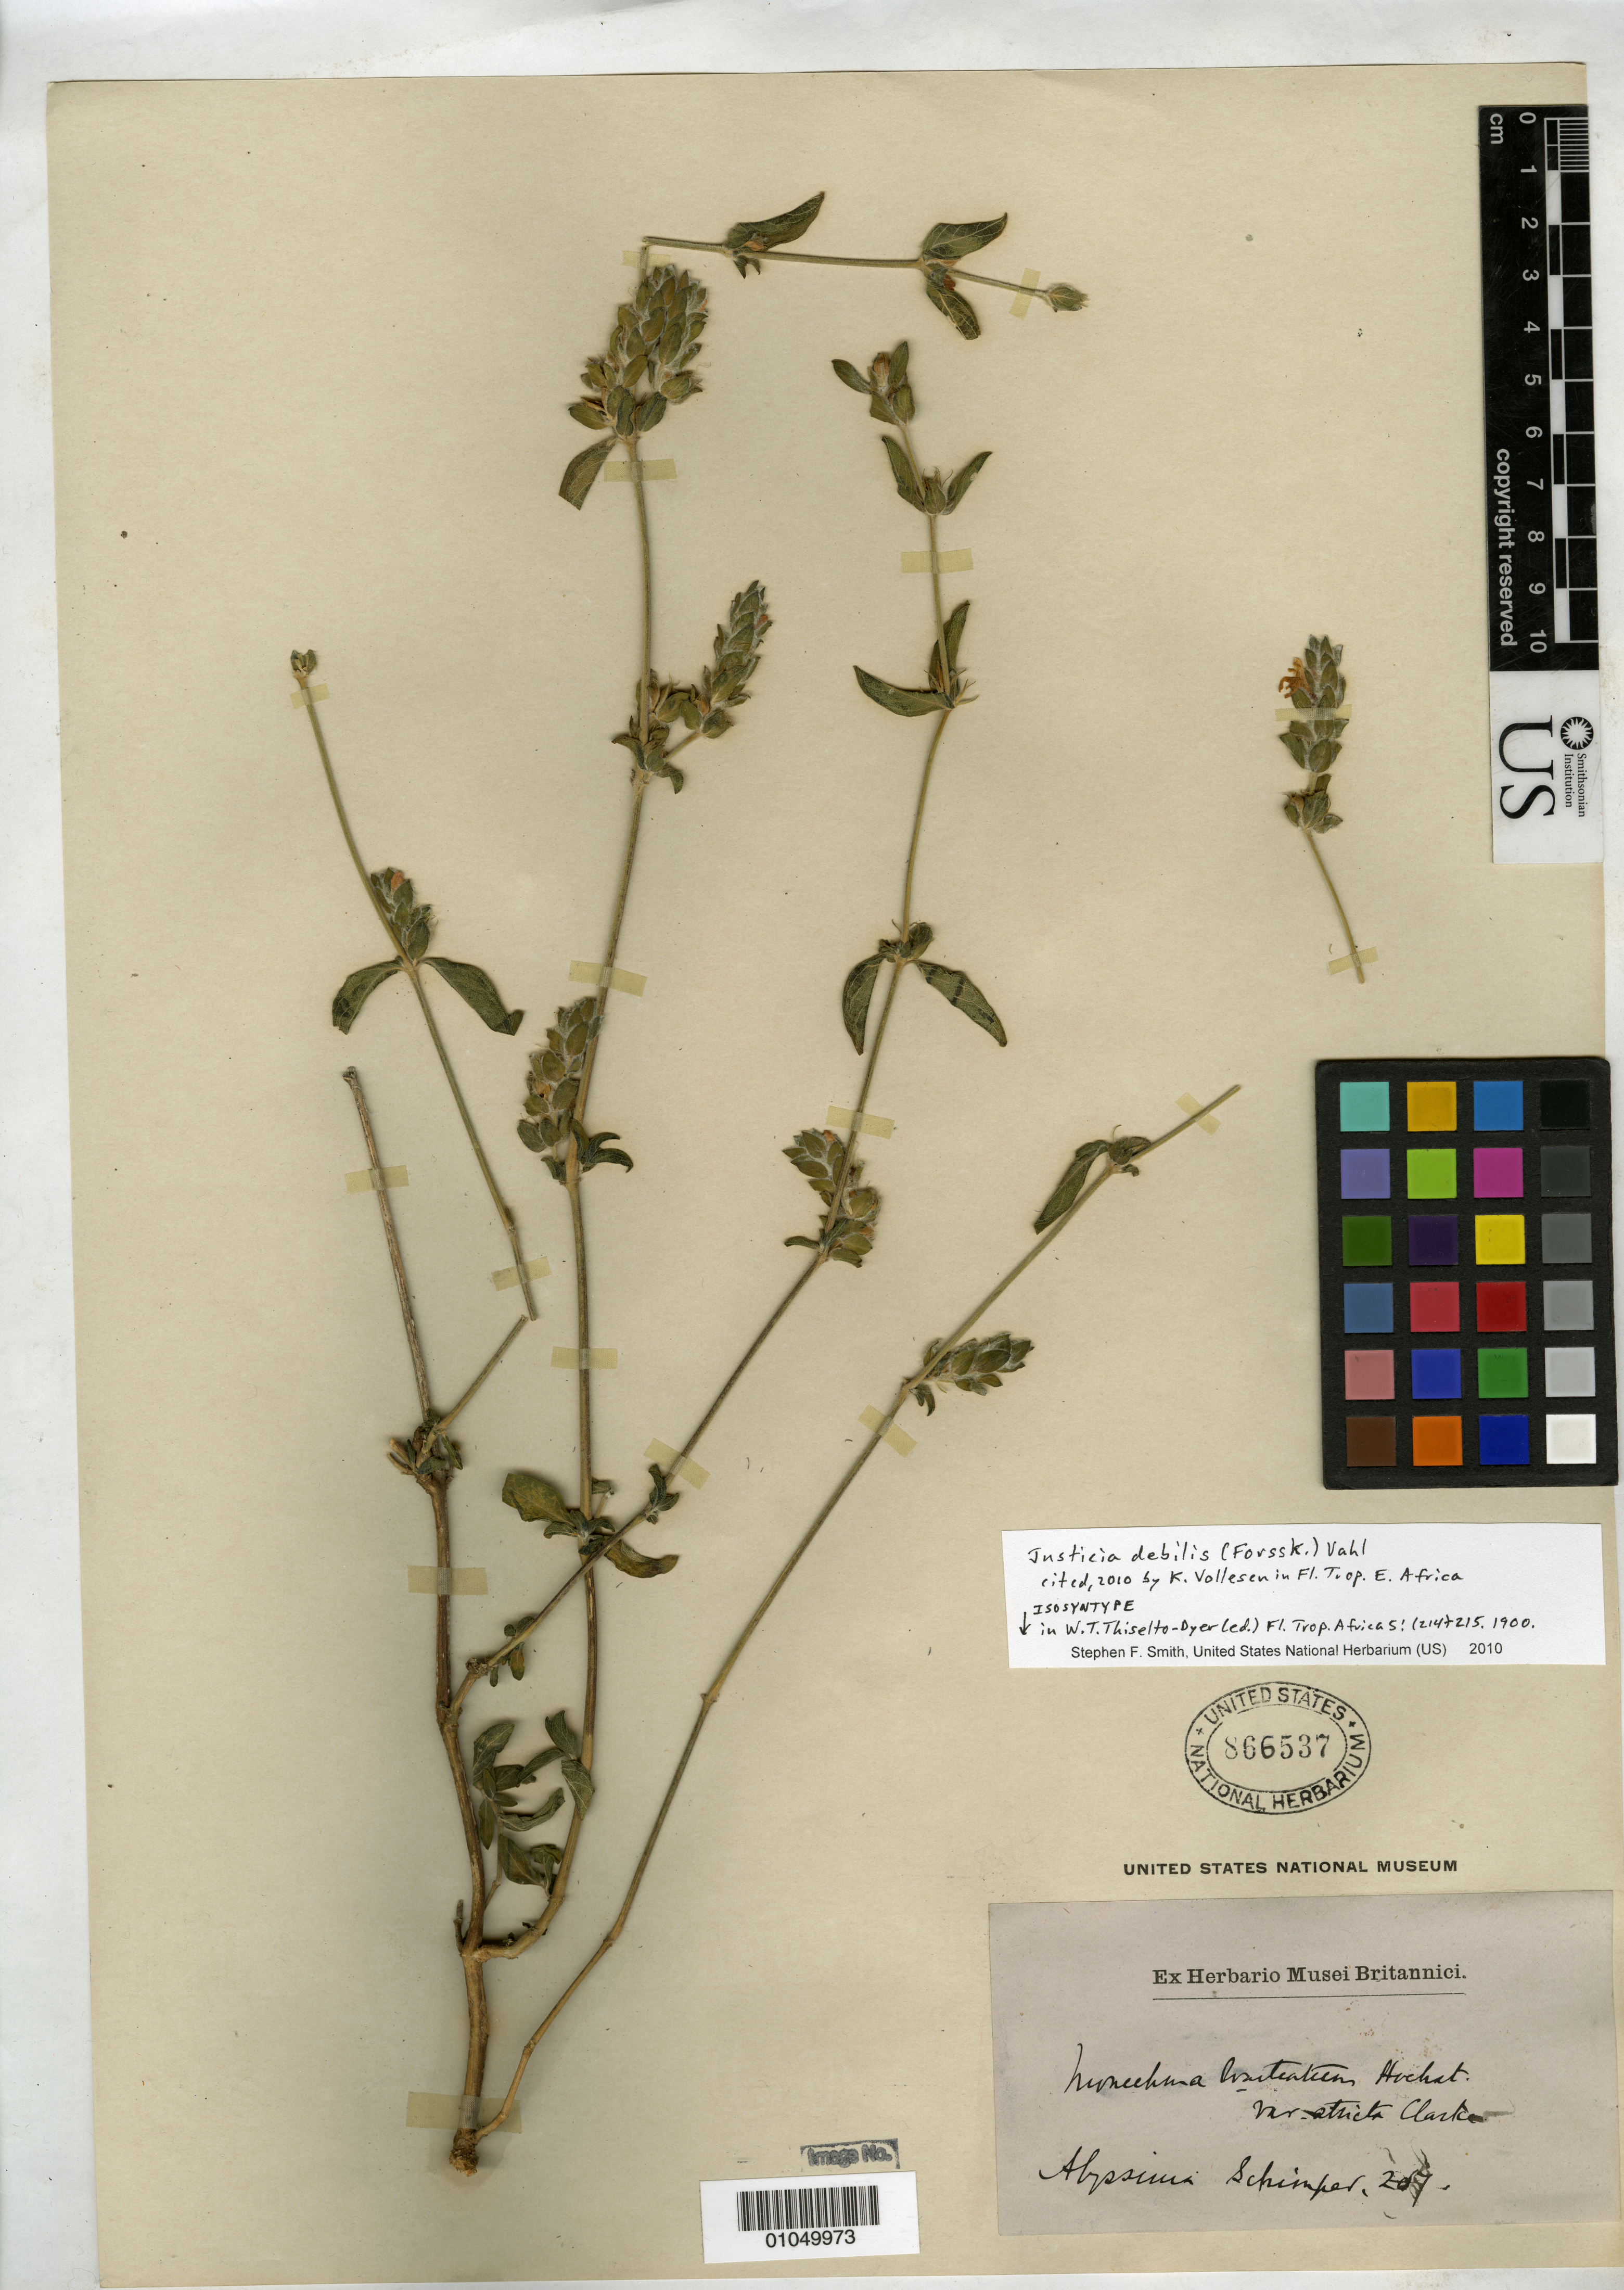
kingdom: Plantae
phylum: Tracheophyta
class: Magnoliopsida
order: Lamiales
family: Acanthaceae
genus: Monechma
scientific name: Monechma bracteatum var. stricta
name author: C.B. Clarke in Dyer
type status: Isosyntype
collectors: G. W. Schimper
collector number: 207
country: Ethiopia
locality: Abyssinia.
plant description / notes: Currently accepted name as cited by K. Vollesen in Fl. Trop. E. Africa (2010).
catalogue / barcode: US 866537